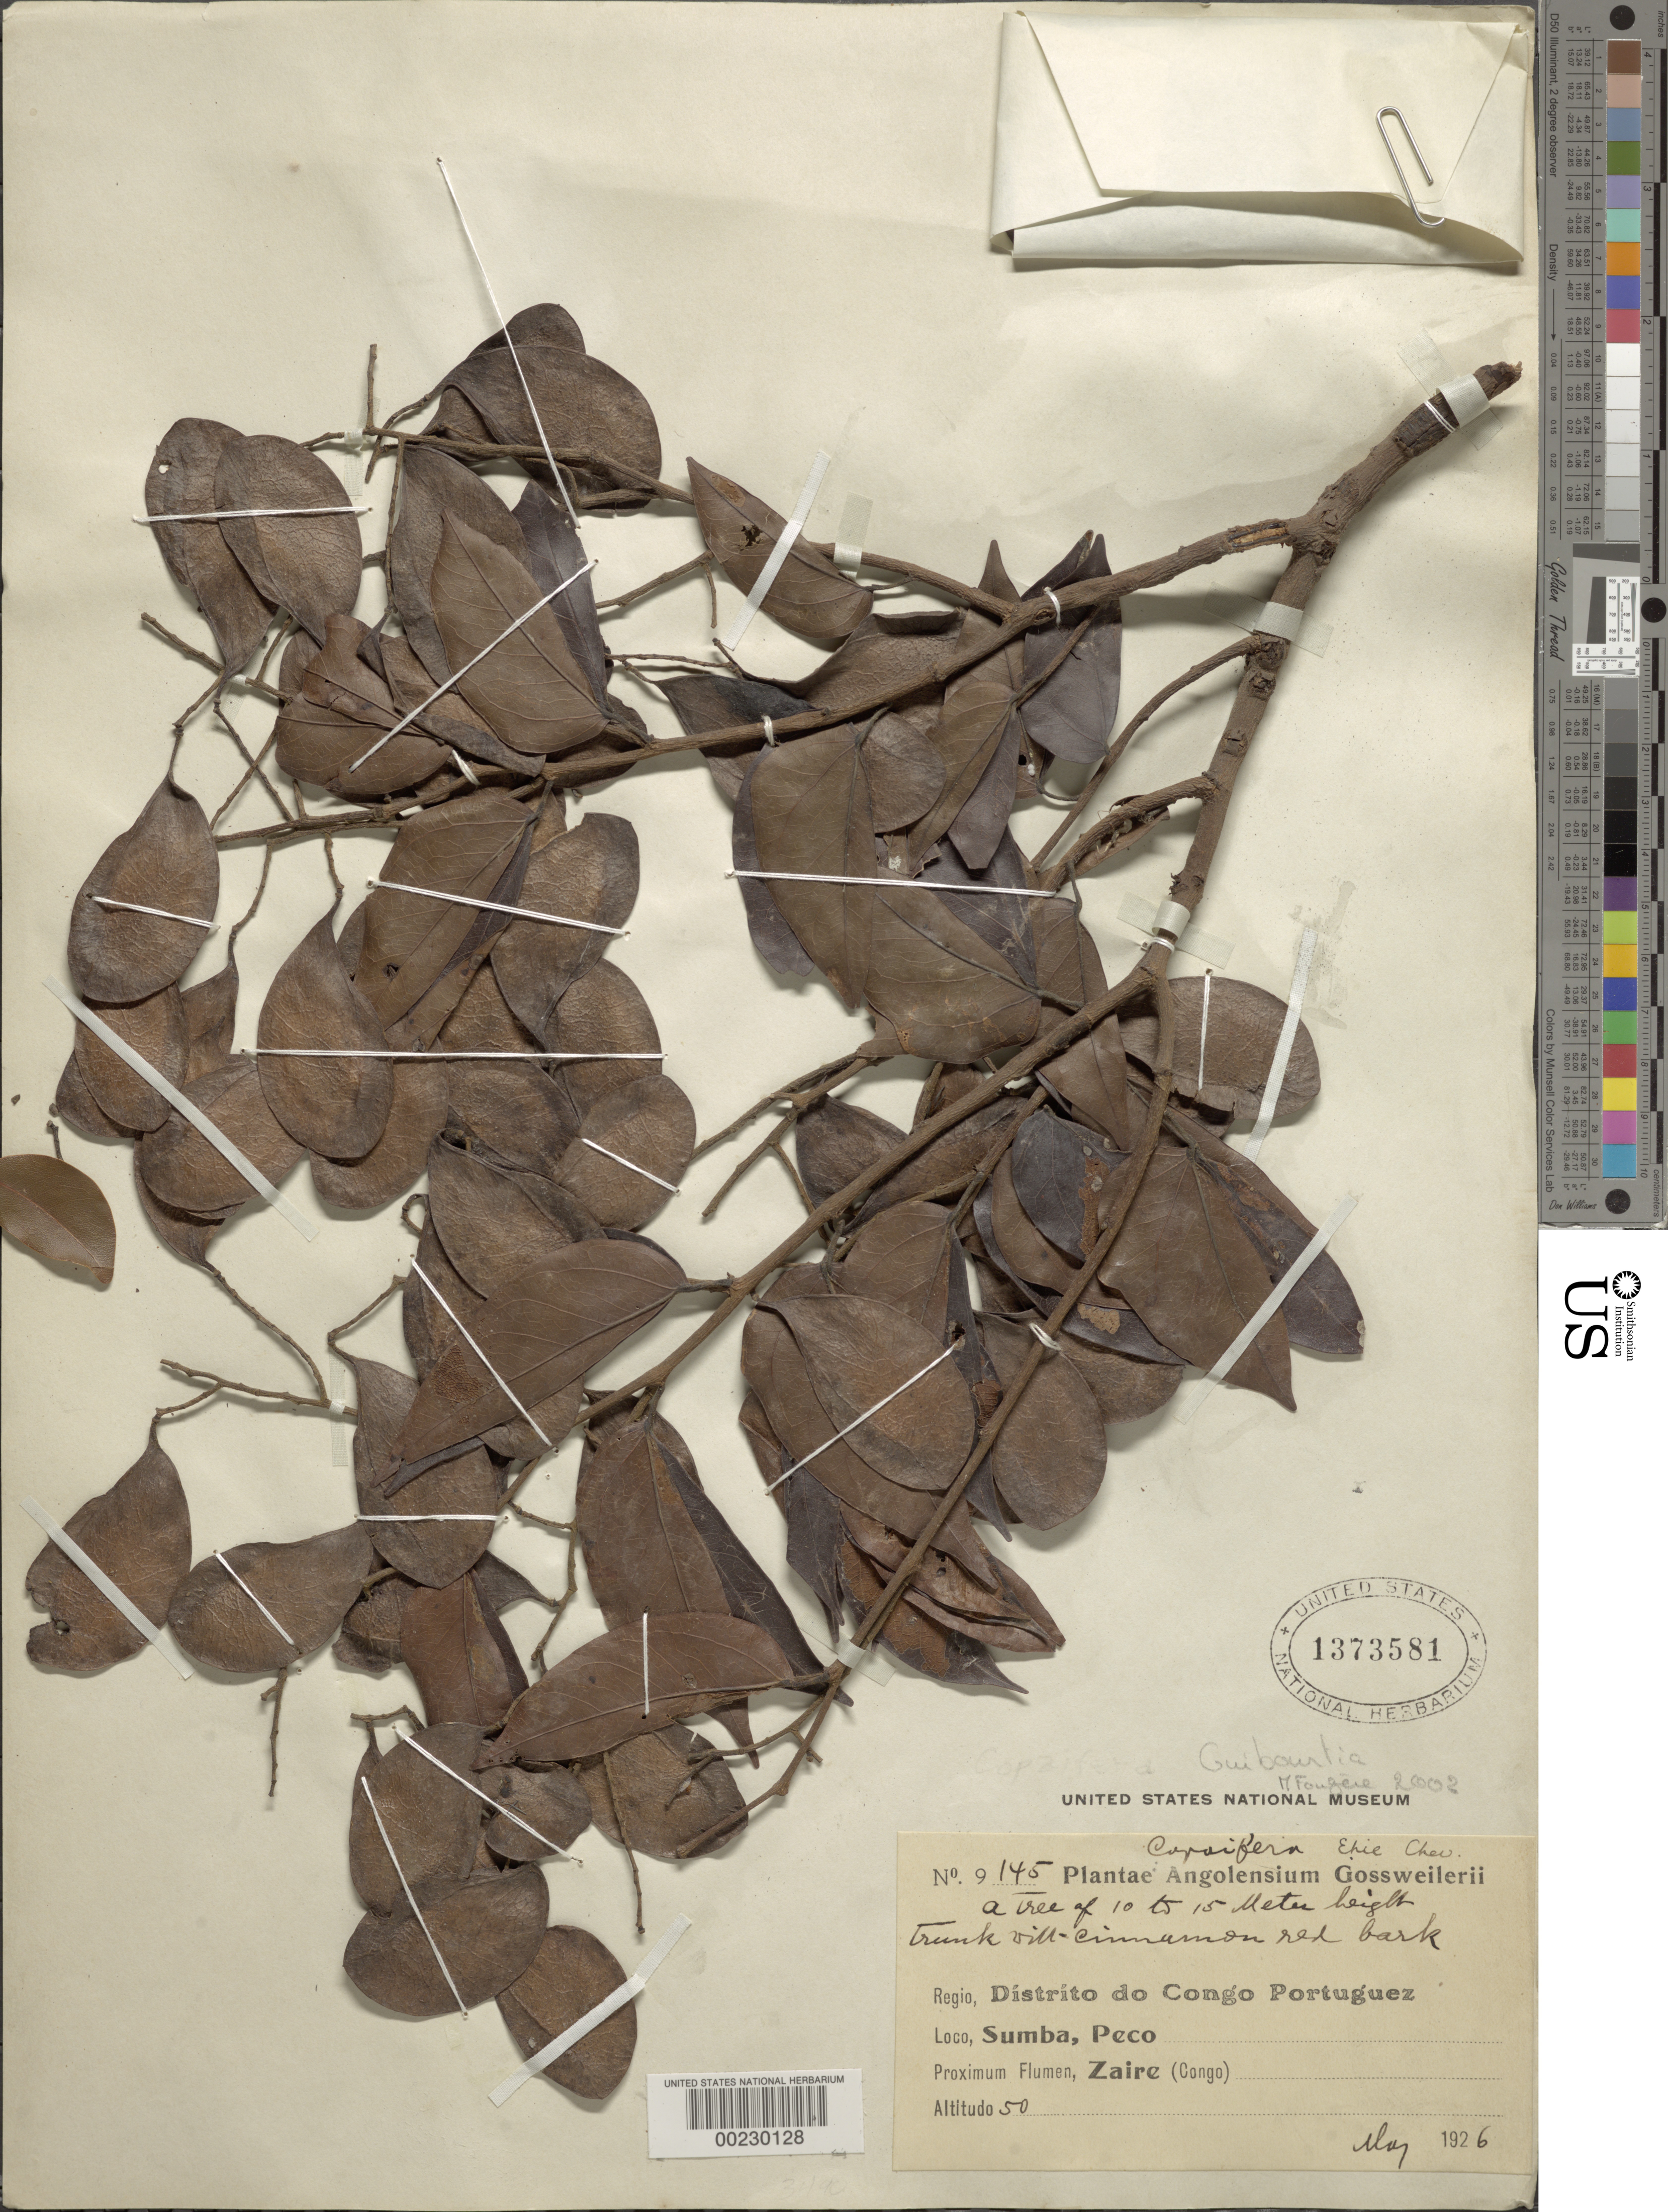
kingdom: Plantae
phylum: Tracheophyta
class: Magnoliopsida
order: Fabales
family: Fabaceae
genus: Guibourtia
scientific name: Guibourtia sp.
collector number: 9145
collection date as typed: May 1926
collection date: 1926-05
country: Angola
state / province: Cabinda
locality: Sumba, Peco; nearest river Zaire (Congo); Congo Portuguez Dist.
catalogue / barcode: US 1373581